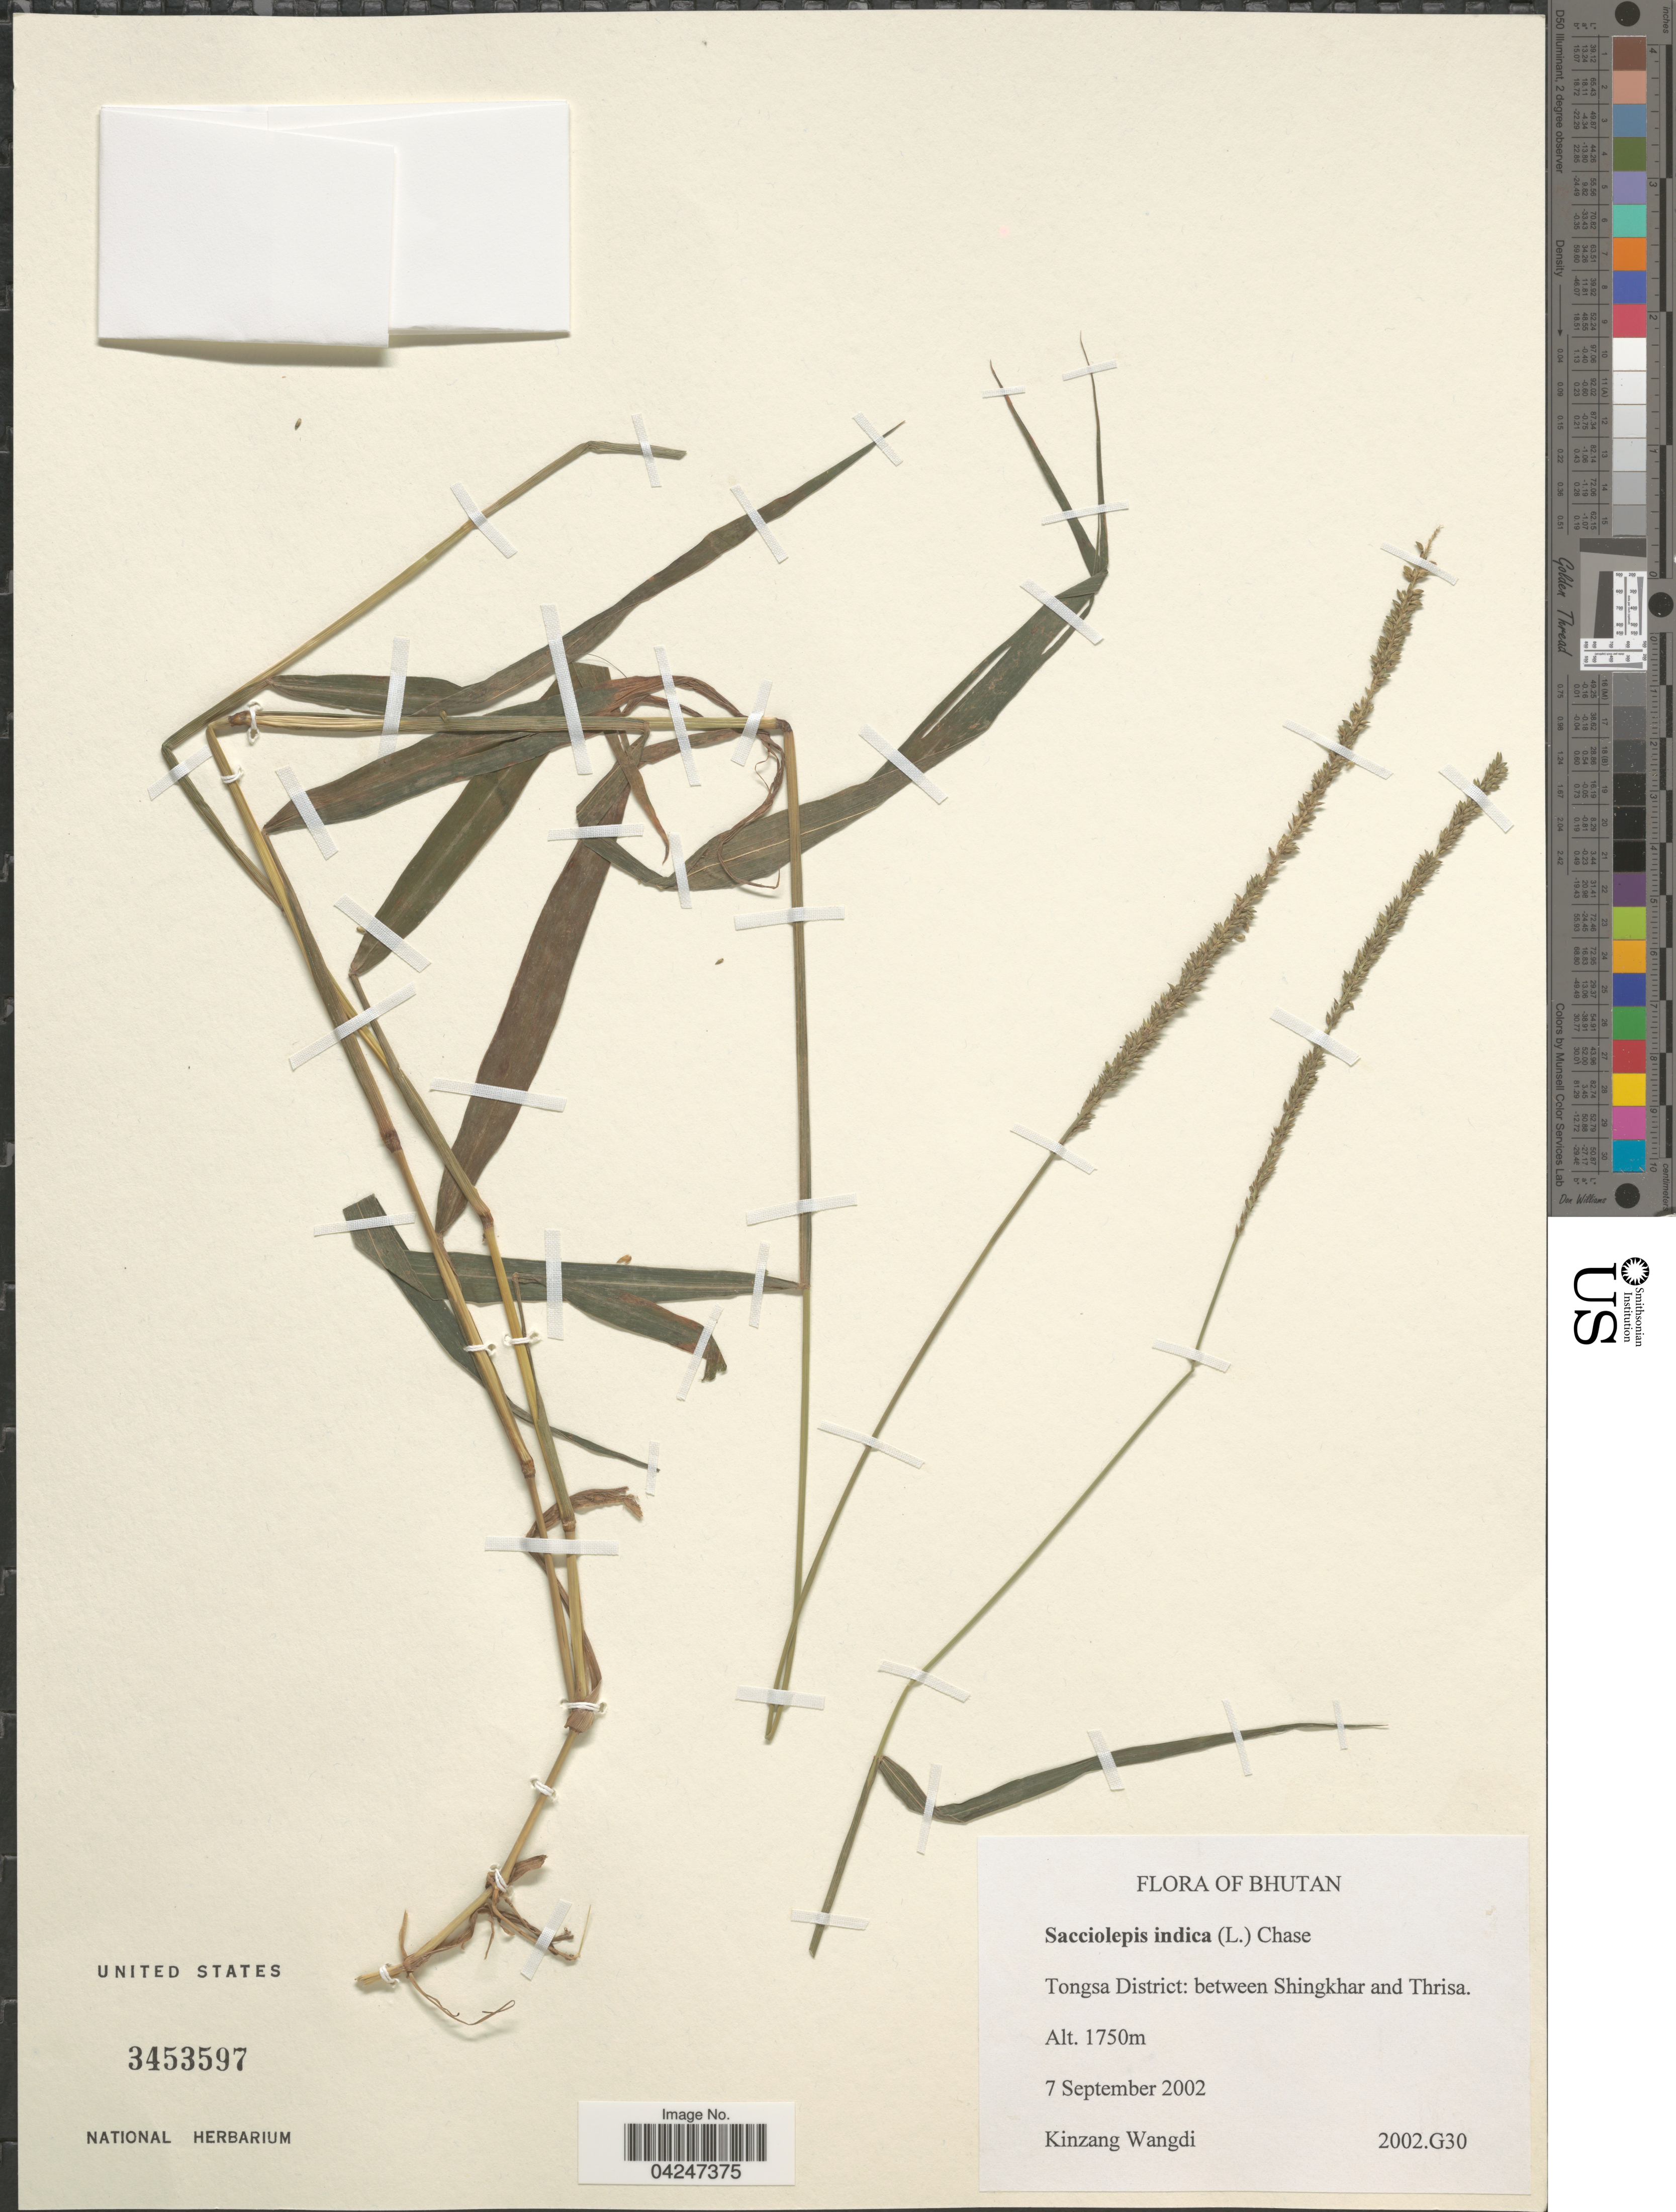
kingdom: Plantae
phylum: Tracheophyta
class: Liliopsida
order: Poales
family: Poaceae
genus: Sacciolepis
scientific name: Sacciolepis indica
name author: (L.) Chase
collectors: K. Wangdi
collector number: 2002.G30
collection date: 2002-09-07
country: Bhutan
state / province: Trongsa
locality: Tongsa District: between Shingkhar and Thrisa.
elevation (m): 1750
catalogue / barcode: US 3453597